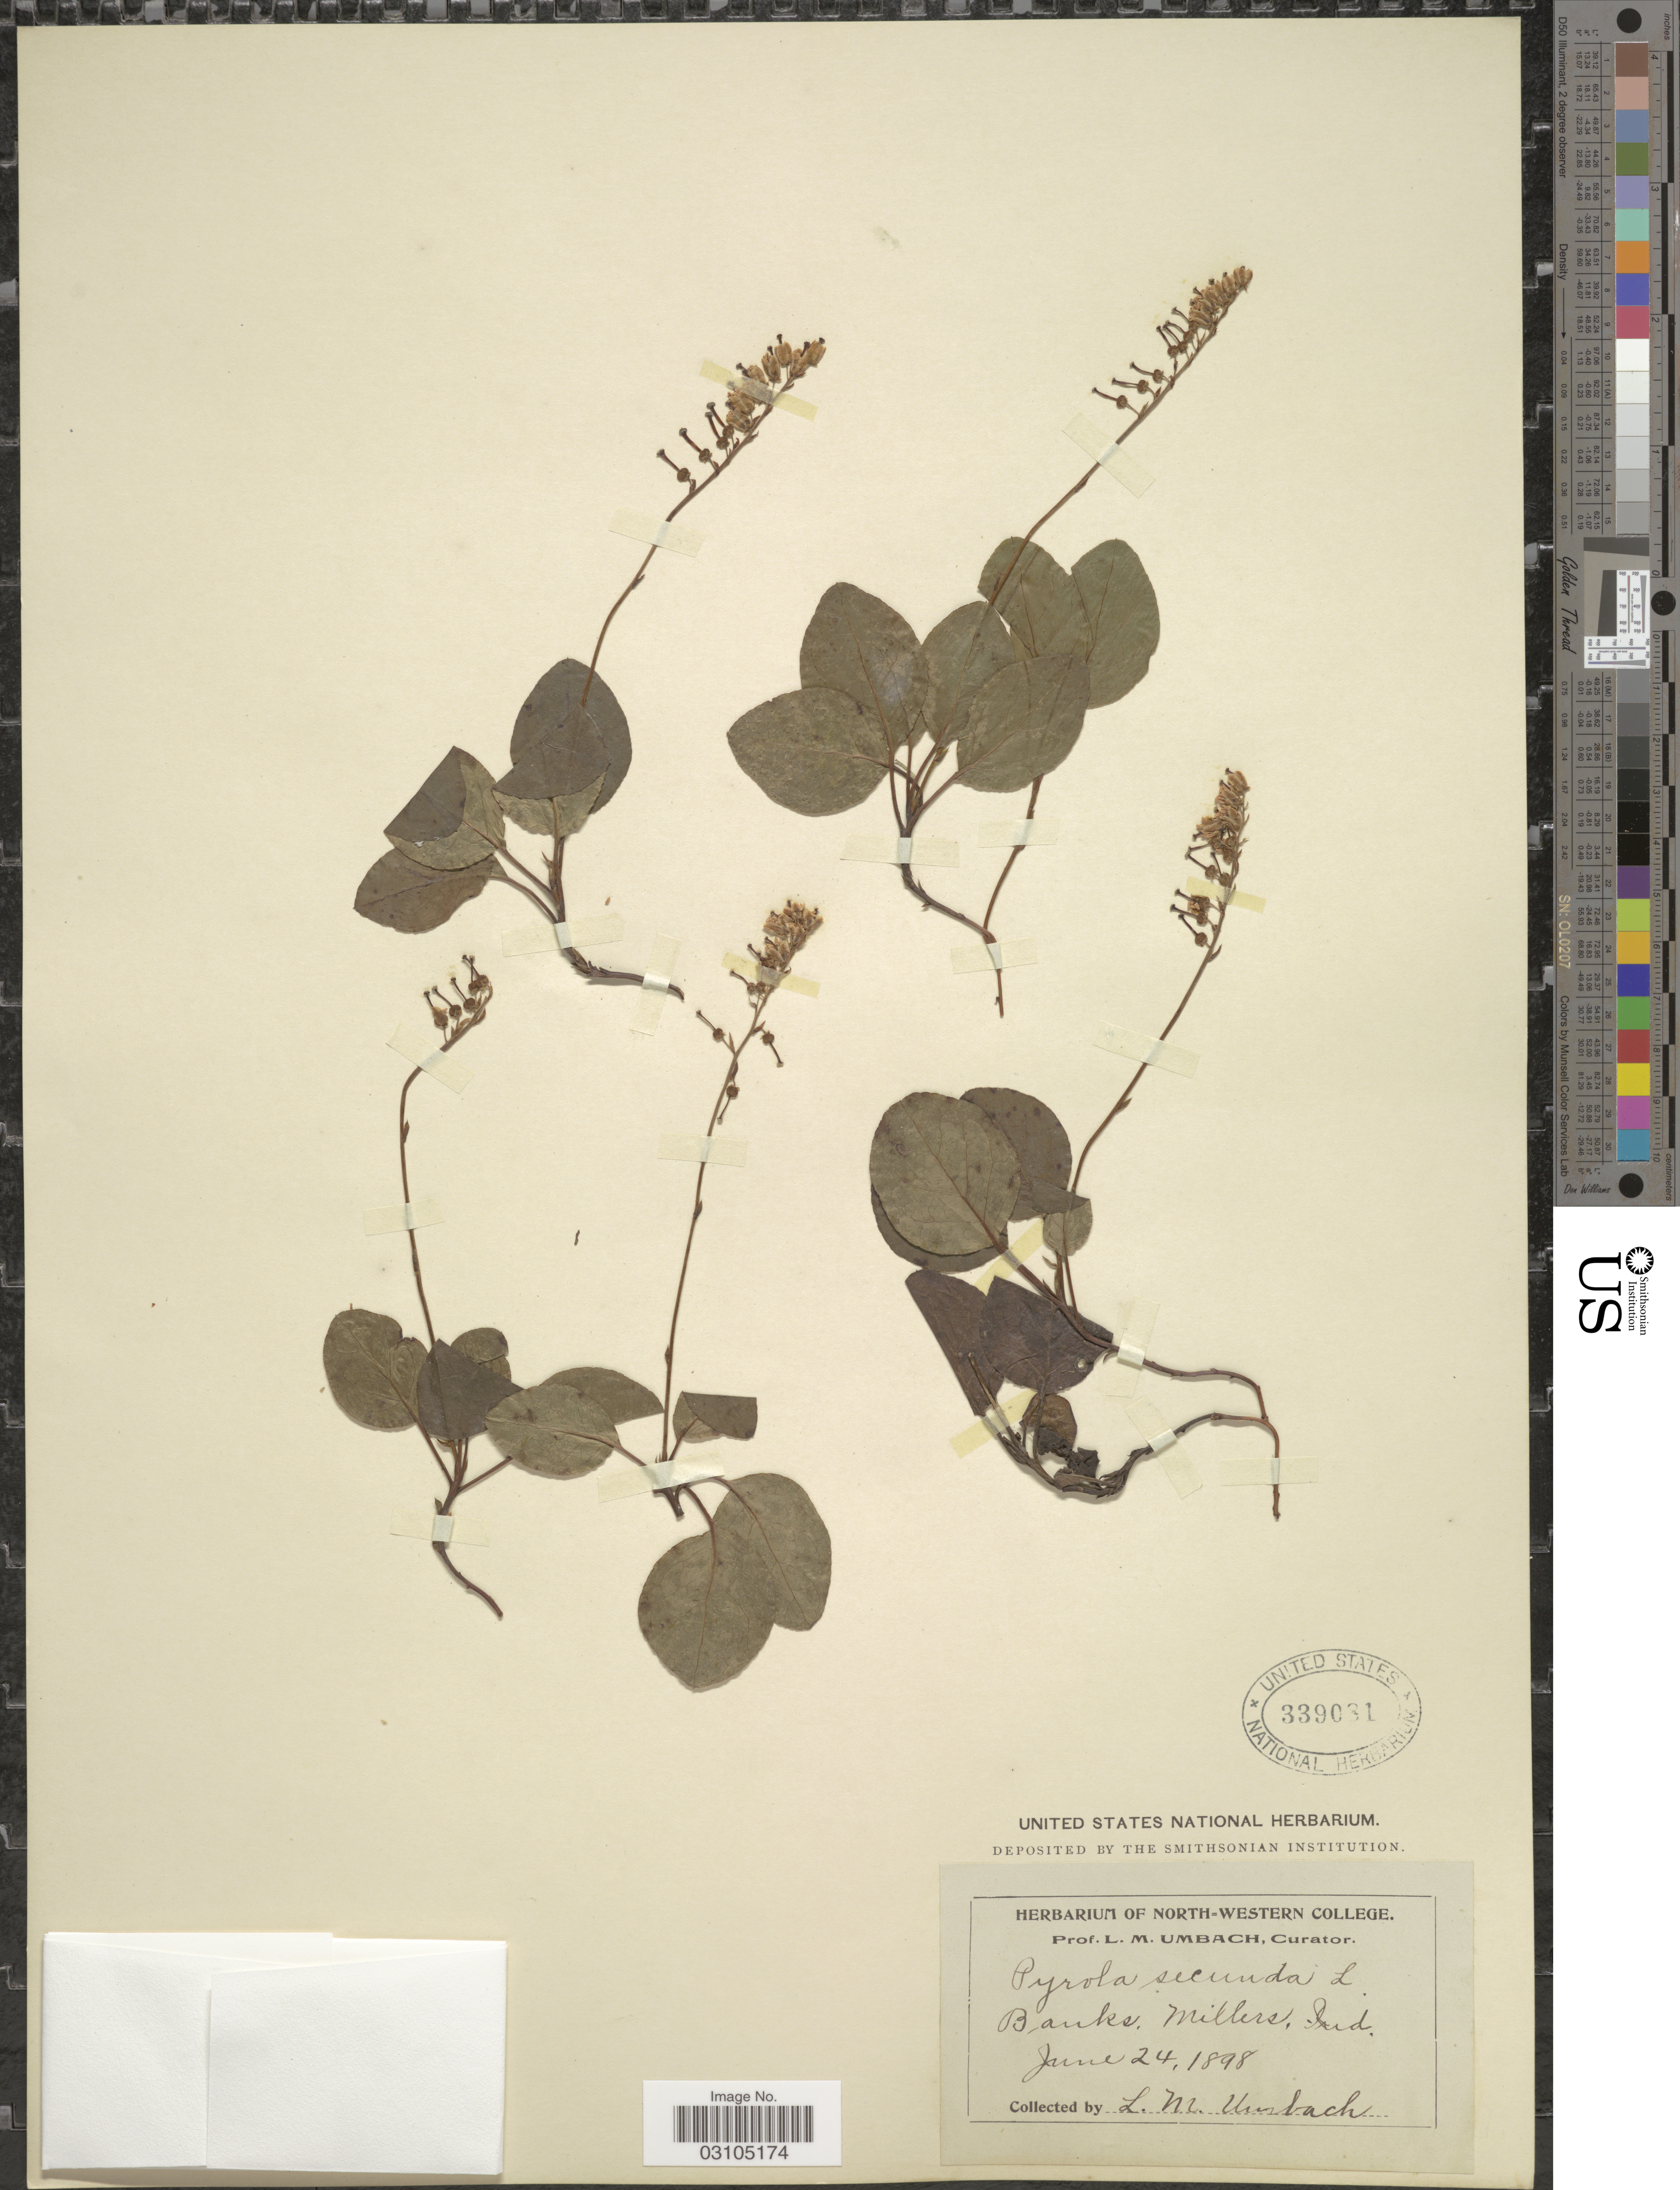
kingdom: Plantae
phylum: Tracheophyta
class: Magnoliopsida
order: Ericales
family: Ericaceae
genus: Orthilia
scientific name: Orthilia secunda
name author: (L.) House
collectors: L. M. Umbach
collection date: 1898-06-24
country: United States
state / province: Indiana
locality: Banks. Millers, Ind.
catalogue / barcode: US 339081